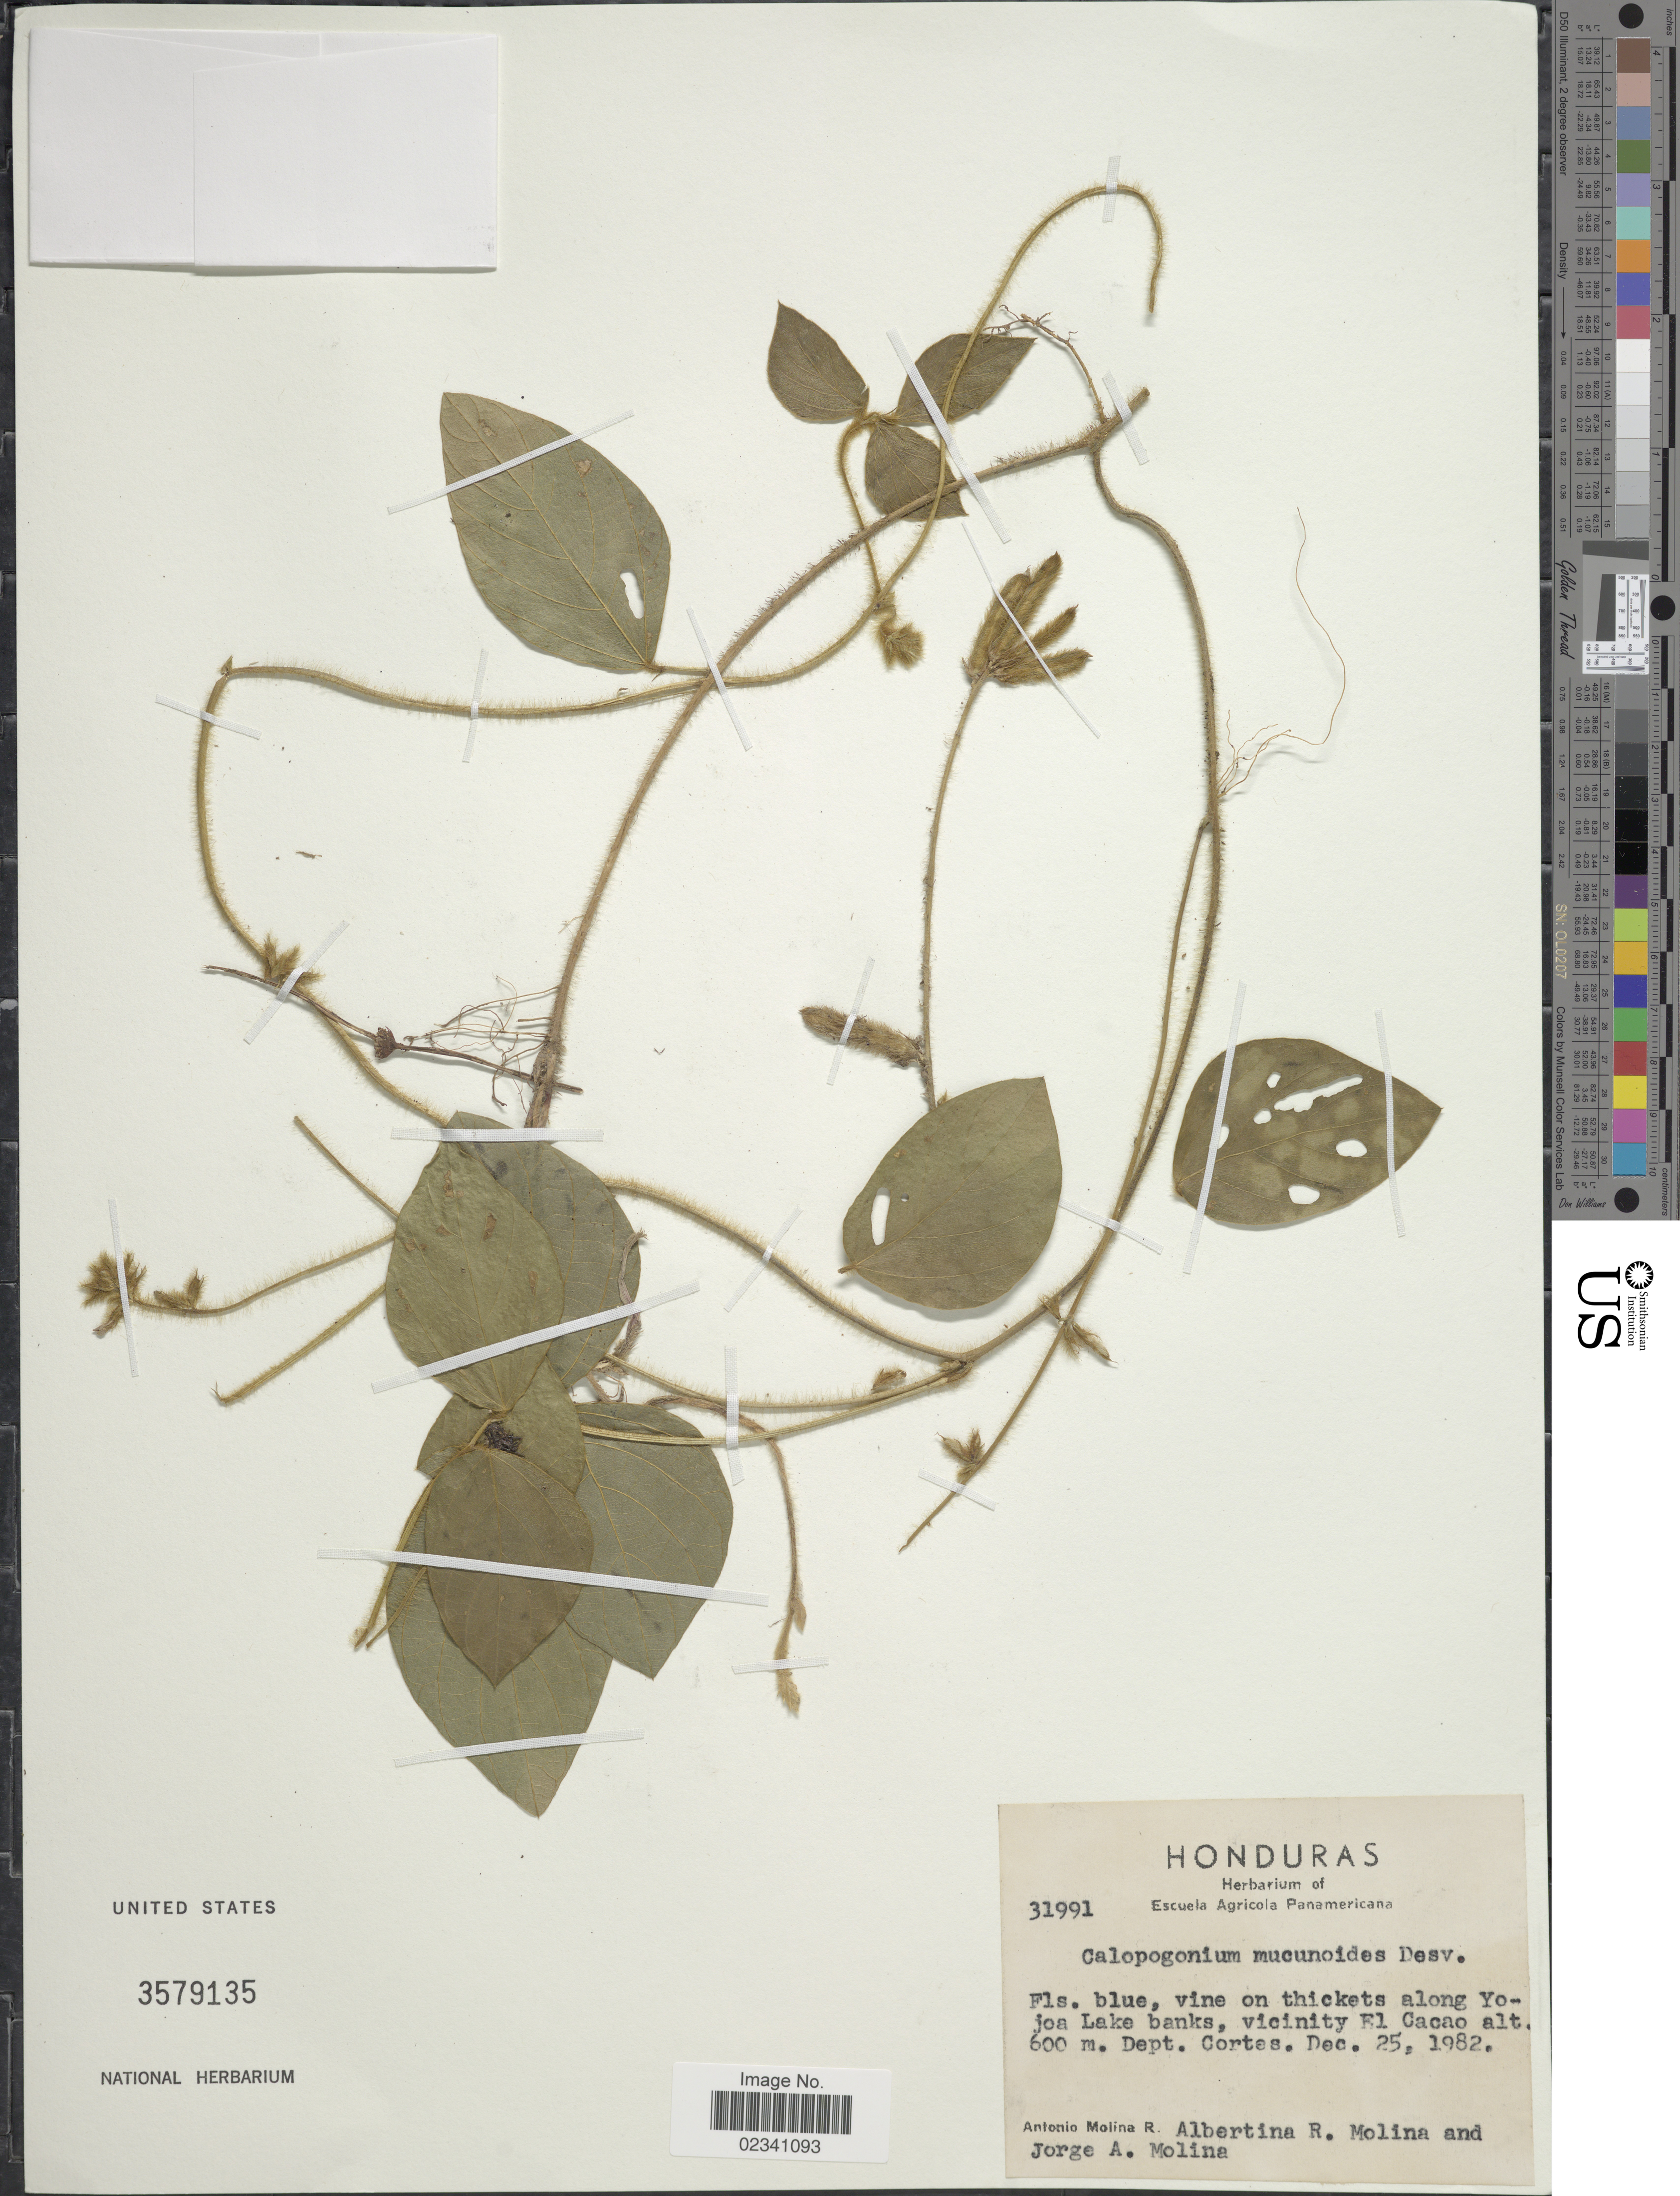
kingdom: Plantae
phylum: Tracheophyta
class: Magnoliopsida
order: Fabales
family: Fabaceae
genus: Calopogonium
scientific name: Calopogonium mucunoides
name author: Desv.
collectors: A. Molina R., A. R. Molina & J. A. Molina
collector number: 31991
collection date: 1982-12-25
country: Honduras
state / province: Cortés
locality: Vine on thickets along Yojoa Lake banks, vicinity El Cacao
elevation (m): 600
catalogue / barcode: US 3579135